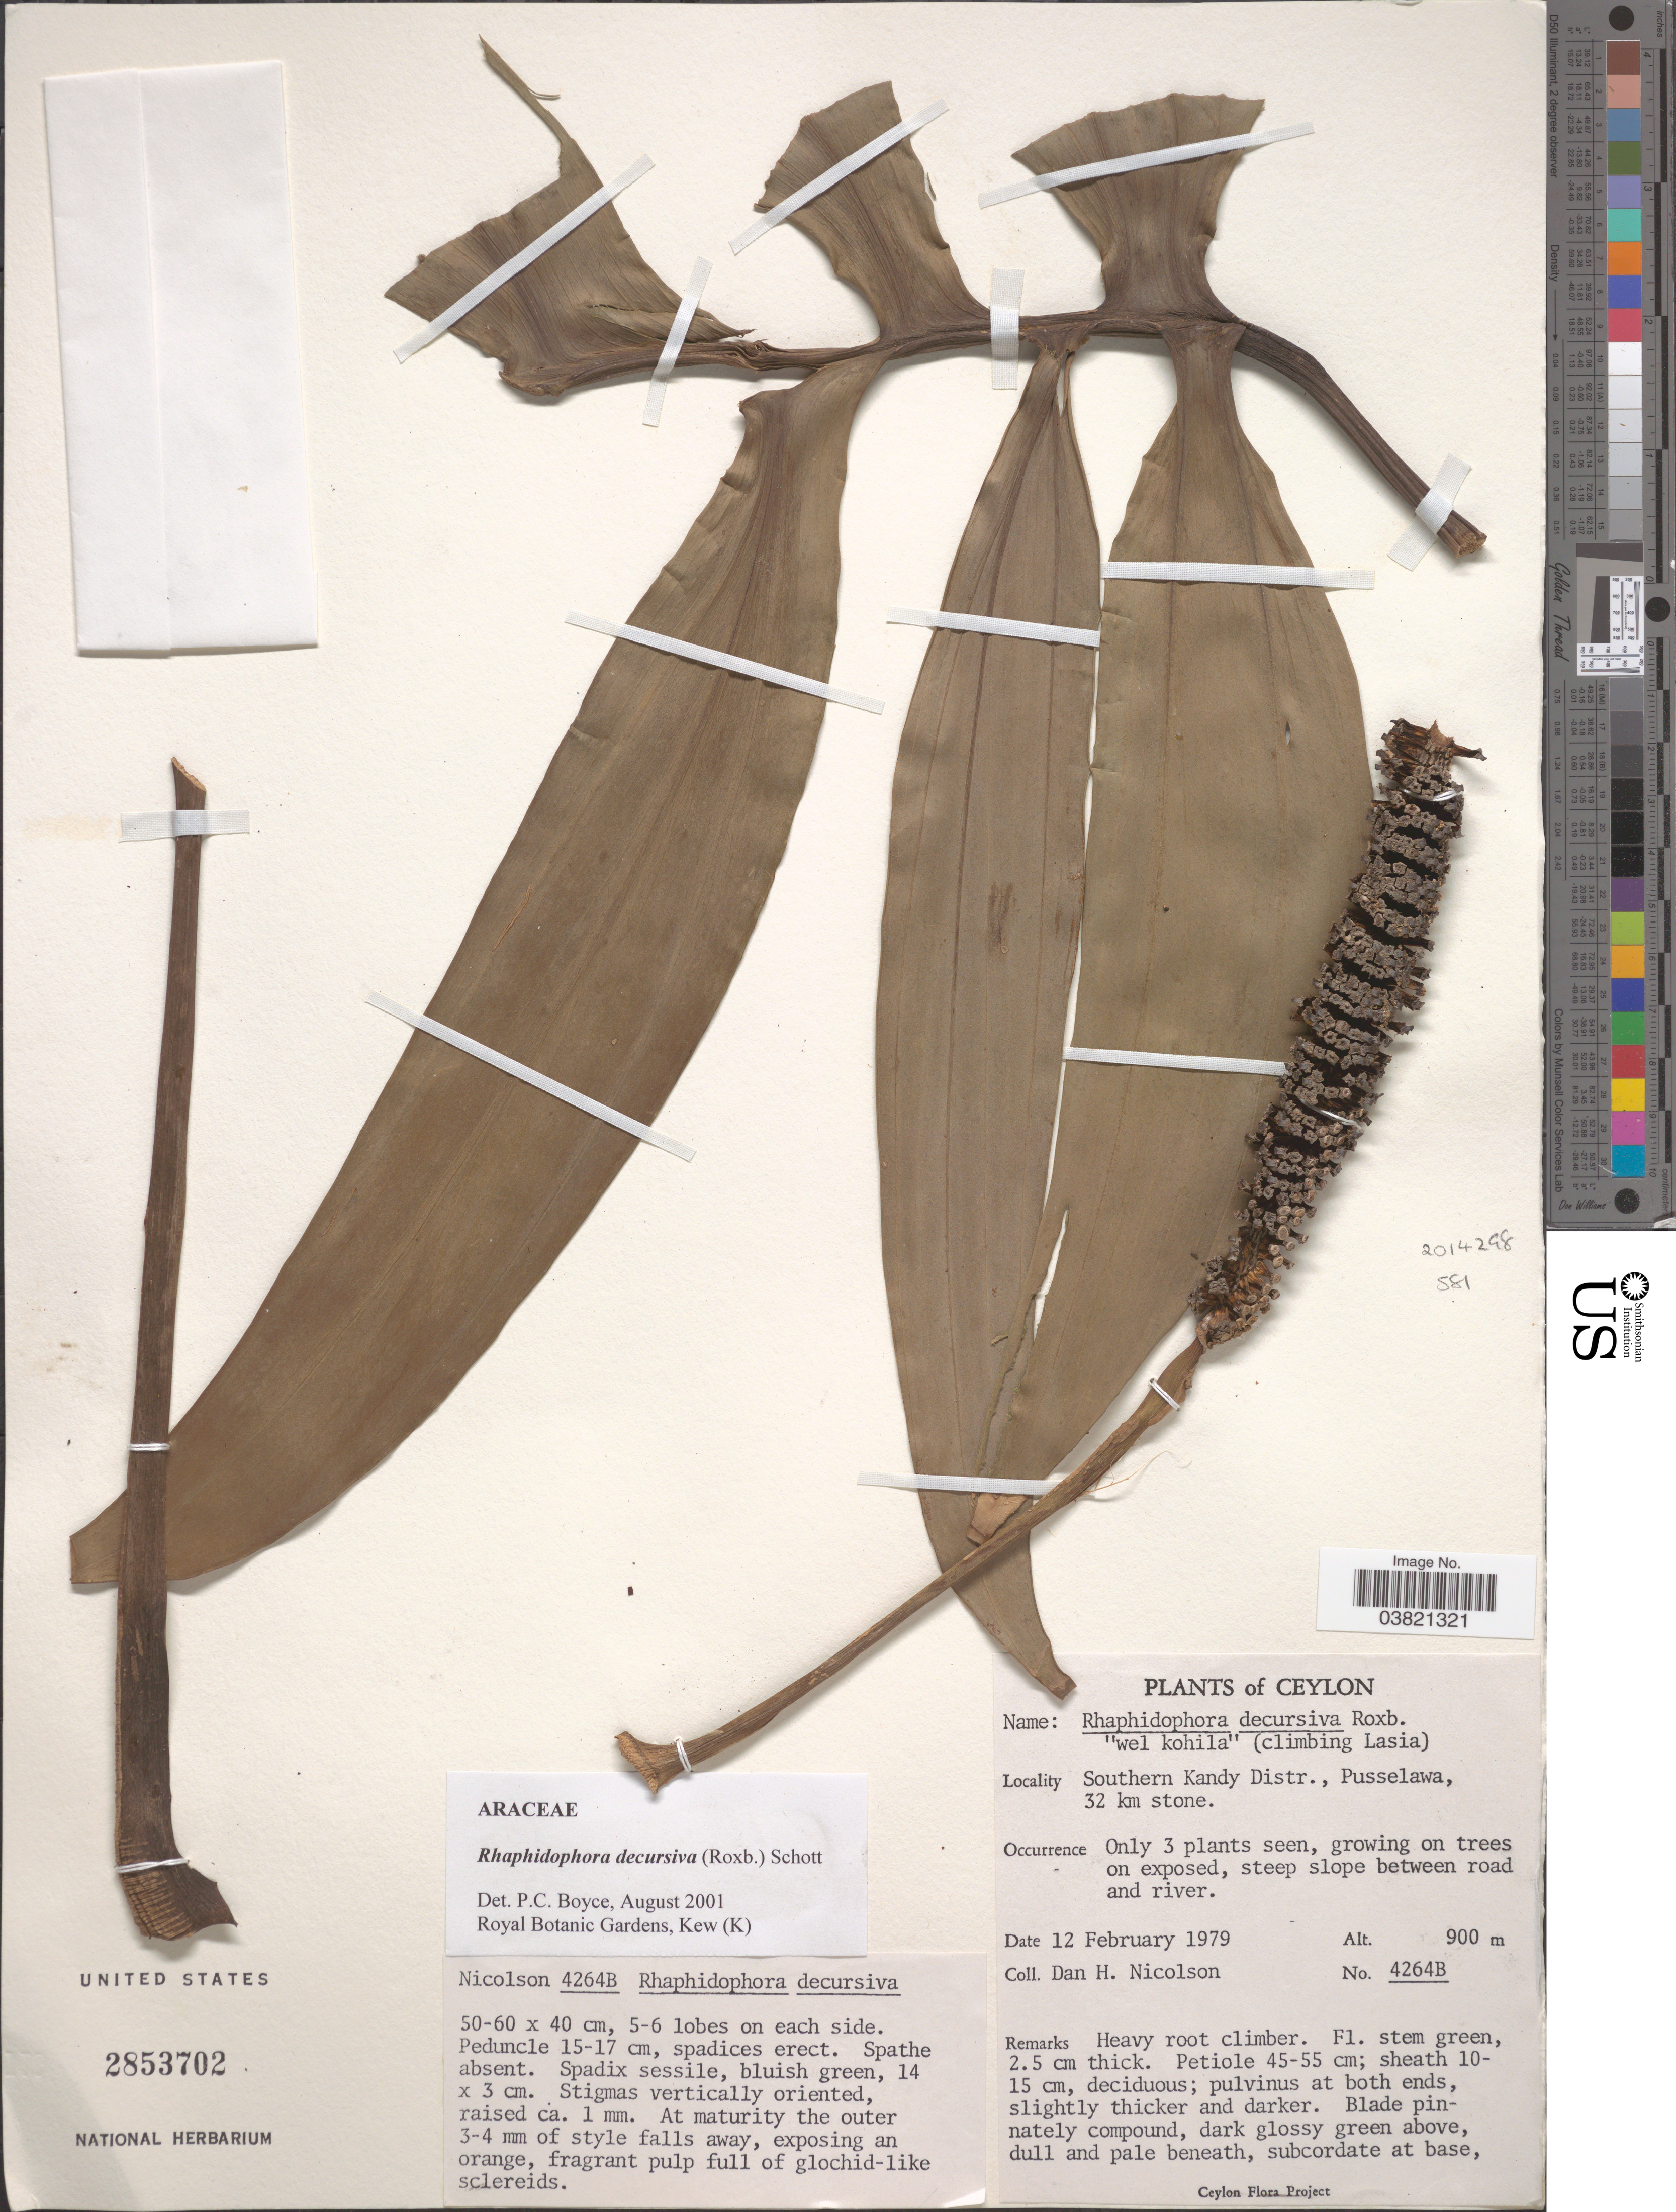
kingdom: Plantae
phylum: Tracheophyta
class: Liliopsida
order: Alismatales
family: Araceae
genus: Rhaphidophora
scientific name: Rhaphidophora decursiva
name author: (Roxb.) Schott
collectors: D. H. Nicolson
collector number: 4264B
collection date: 1979-02-12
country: Sri Lanka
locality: Ceylon. Southern Kandy Distr., Pusselawa, 32 km stone. Steep slope between road and river.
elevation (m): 900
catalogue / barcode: US 2853702